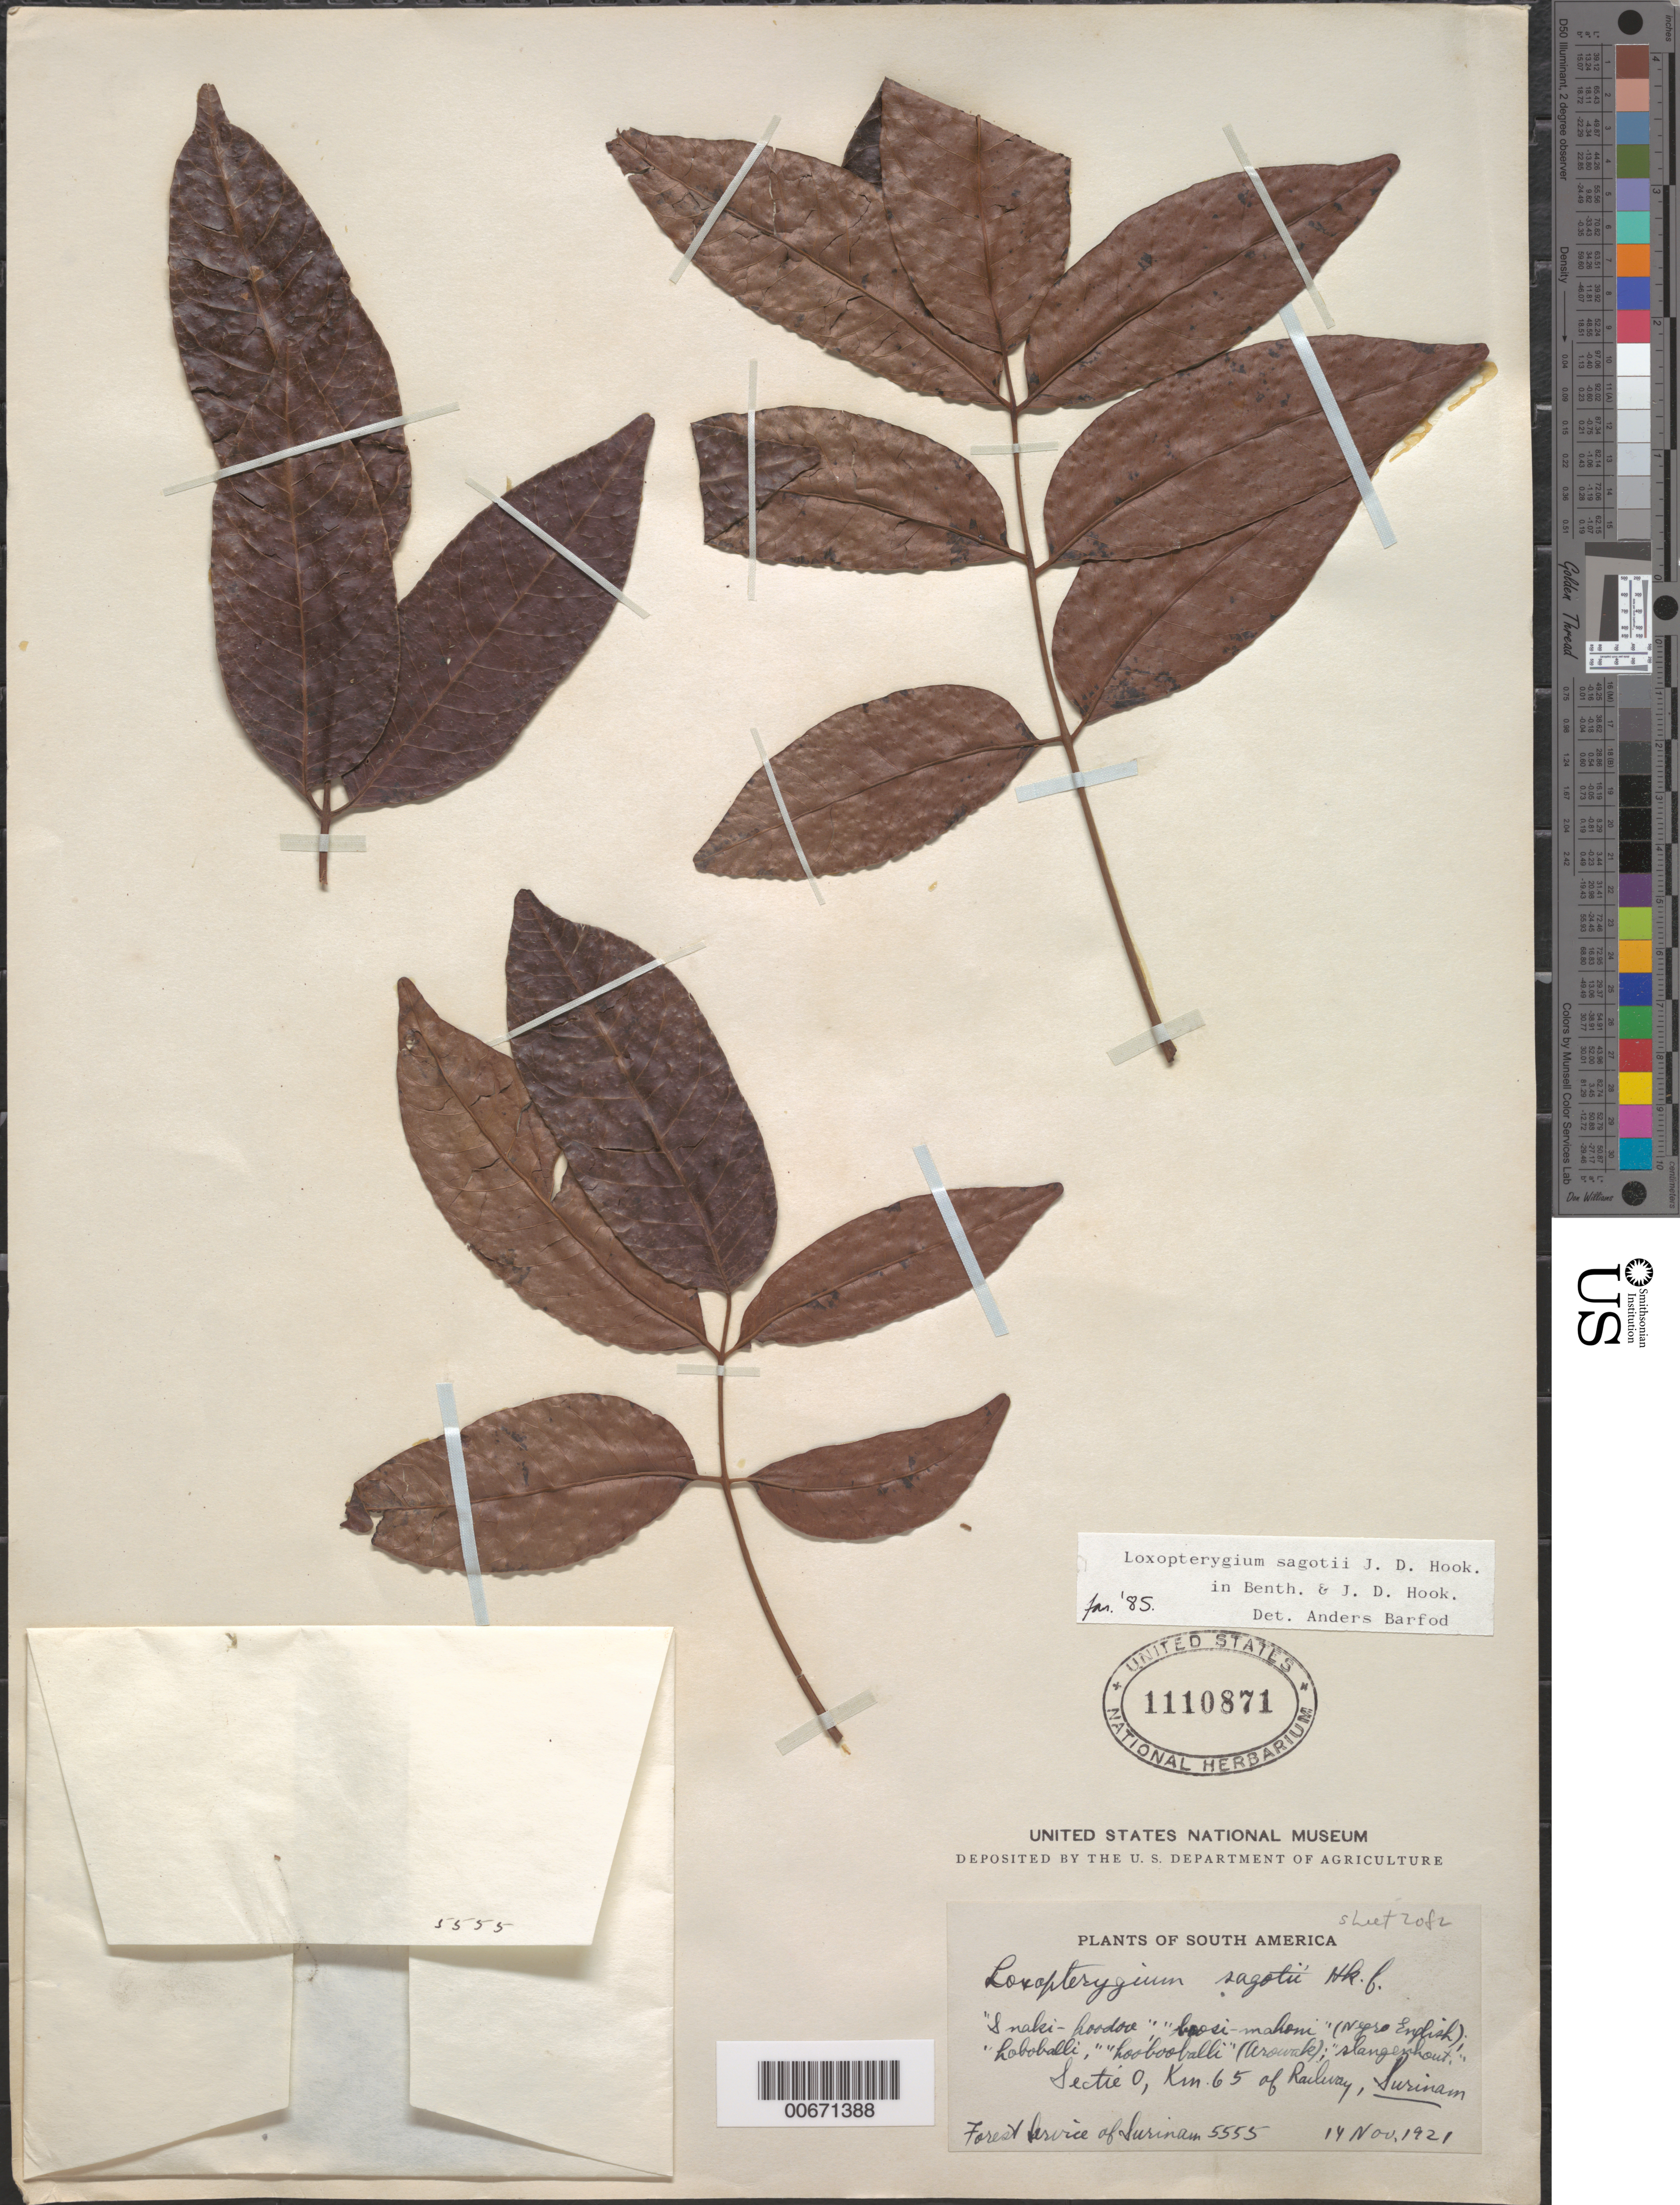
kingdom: Plantae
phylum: Tracheophyta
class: Magnoliopsida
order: Sapindales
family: Anacardiaceae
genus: Loxopterygium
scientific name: Loxopterygium sagotii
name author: Hook. f.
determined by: Barfod, Anders S.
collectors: Forestry Bureau-Surinam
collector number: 5555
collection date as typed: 14-Nov-21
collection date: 1921-11-14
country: Suriname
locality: Sectie O, Km 65 of railway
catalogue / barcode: US 1110871